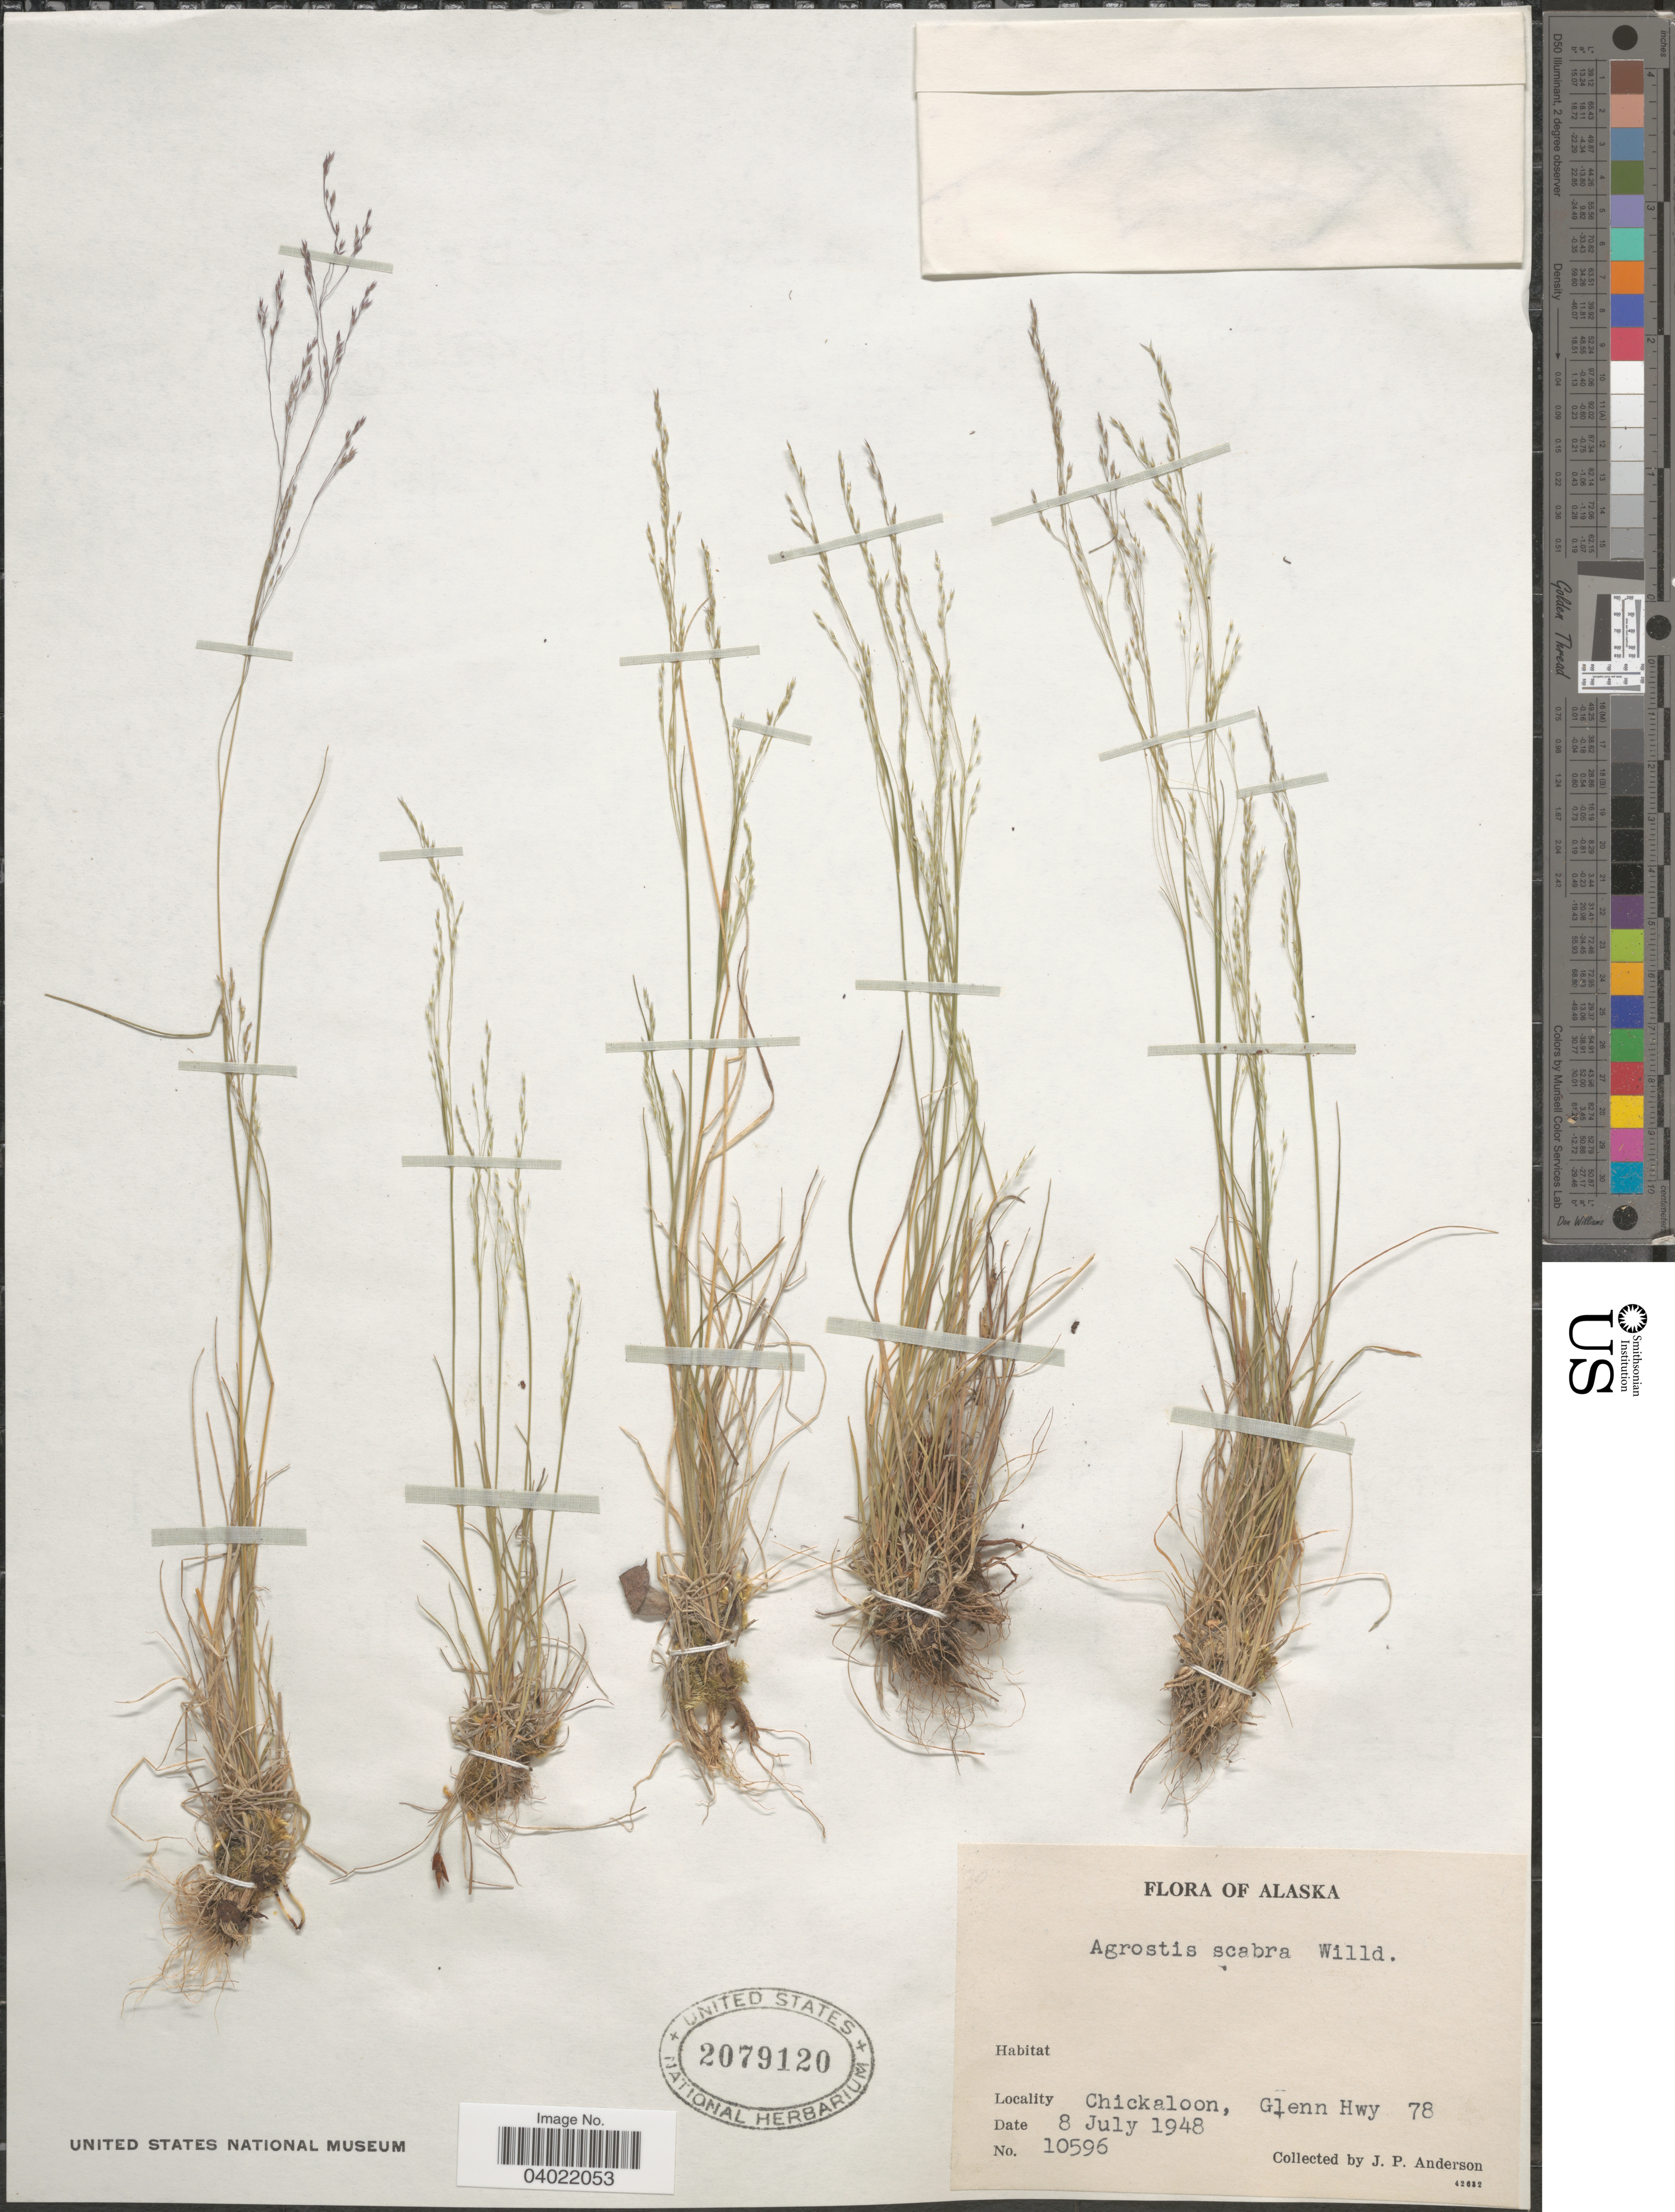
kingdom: Plantae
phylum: Tracheophyta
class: Liliopsida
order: Poales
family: Poaceae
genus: Agrostis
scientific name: Agrostis scabra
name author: Willd.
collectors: J. P. Anderson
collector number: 10596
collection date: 1948-07-08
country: United States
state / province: Alaska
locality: Chickaloon, Glenn Hwy 78.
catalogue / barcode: US 2079120